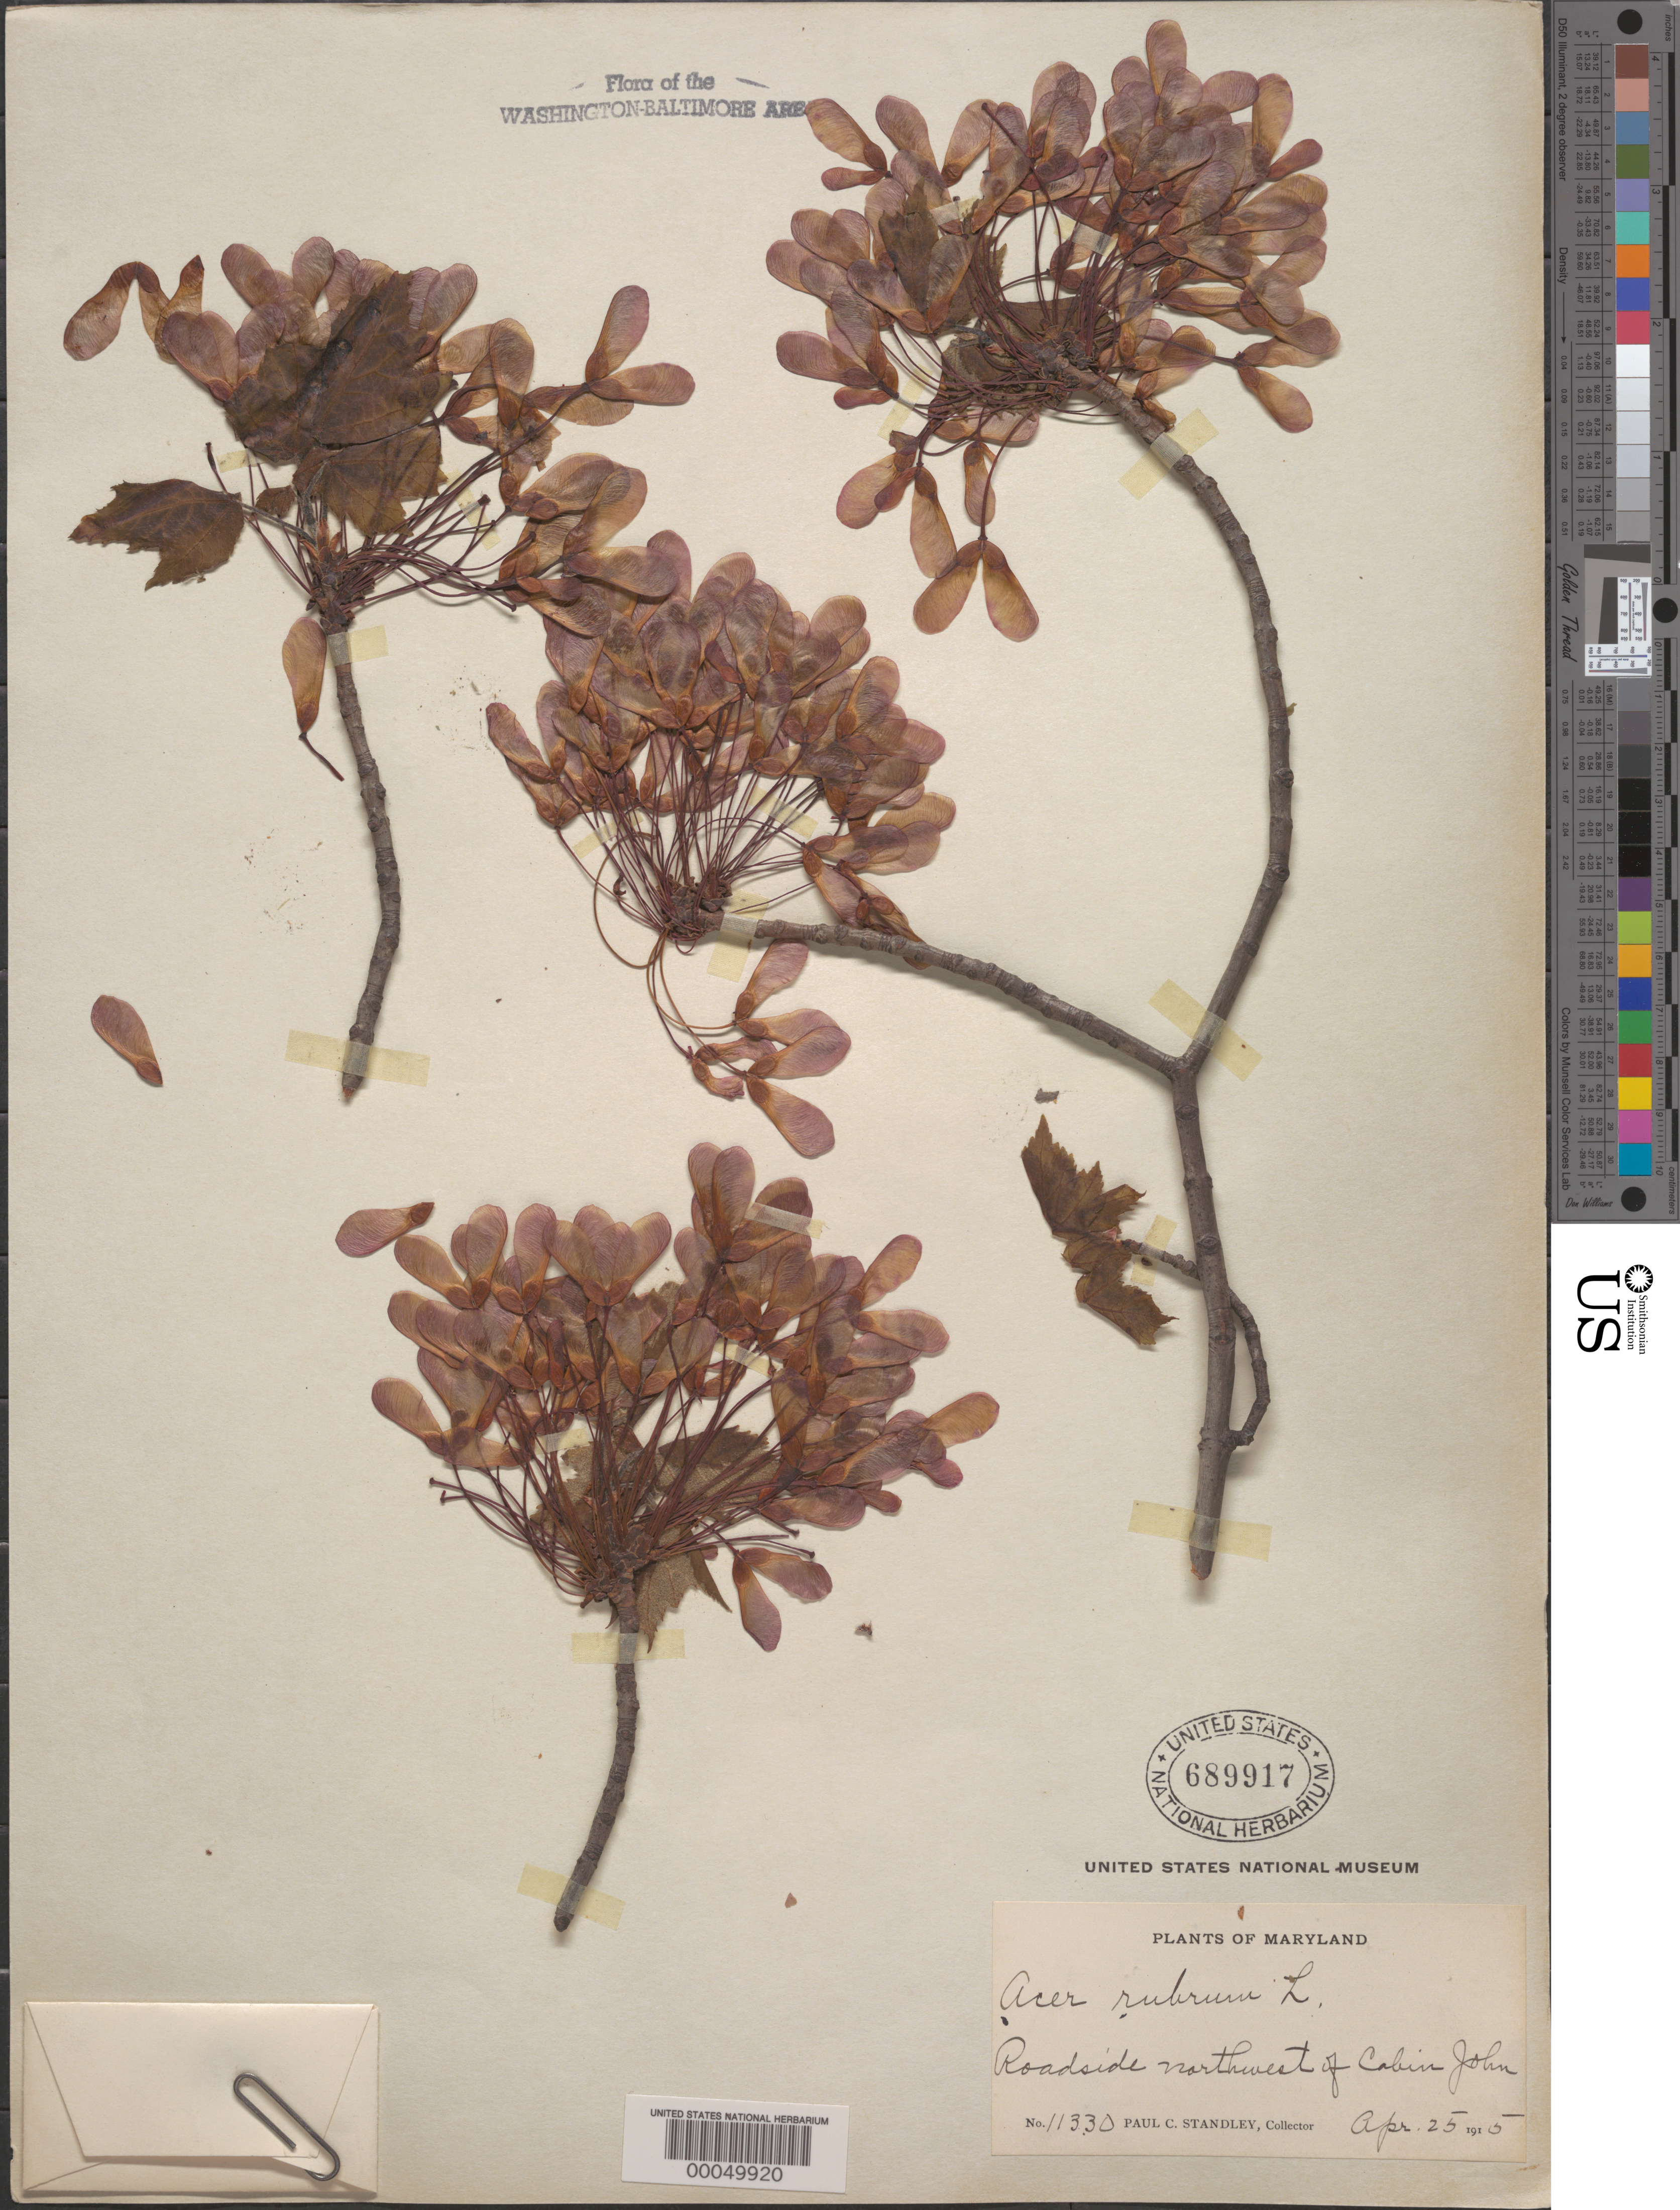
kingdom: Plantae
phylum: Tracheophyta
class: Magnoliopsida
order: Sapindales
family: Sapindaceae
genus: Acer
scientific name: Acer rubrum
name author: L.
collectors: P. C. Standley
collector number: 11330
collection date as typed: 25 Apr 1915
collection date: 1915-04-25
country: United States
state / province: Maryland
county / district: Montgomery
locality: northwest of Cabin John C. & O. Canal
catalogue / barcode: US 689917